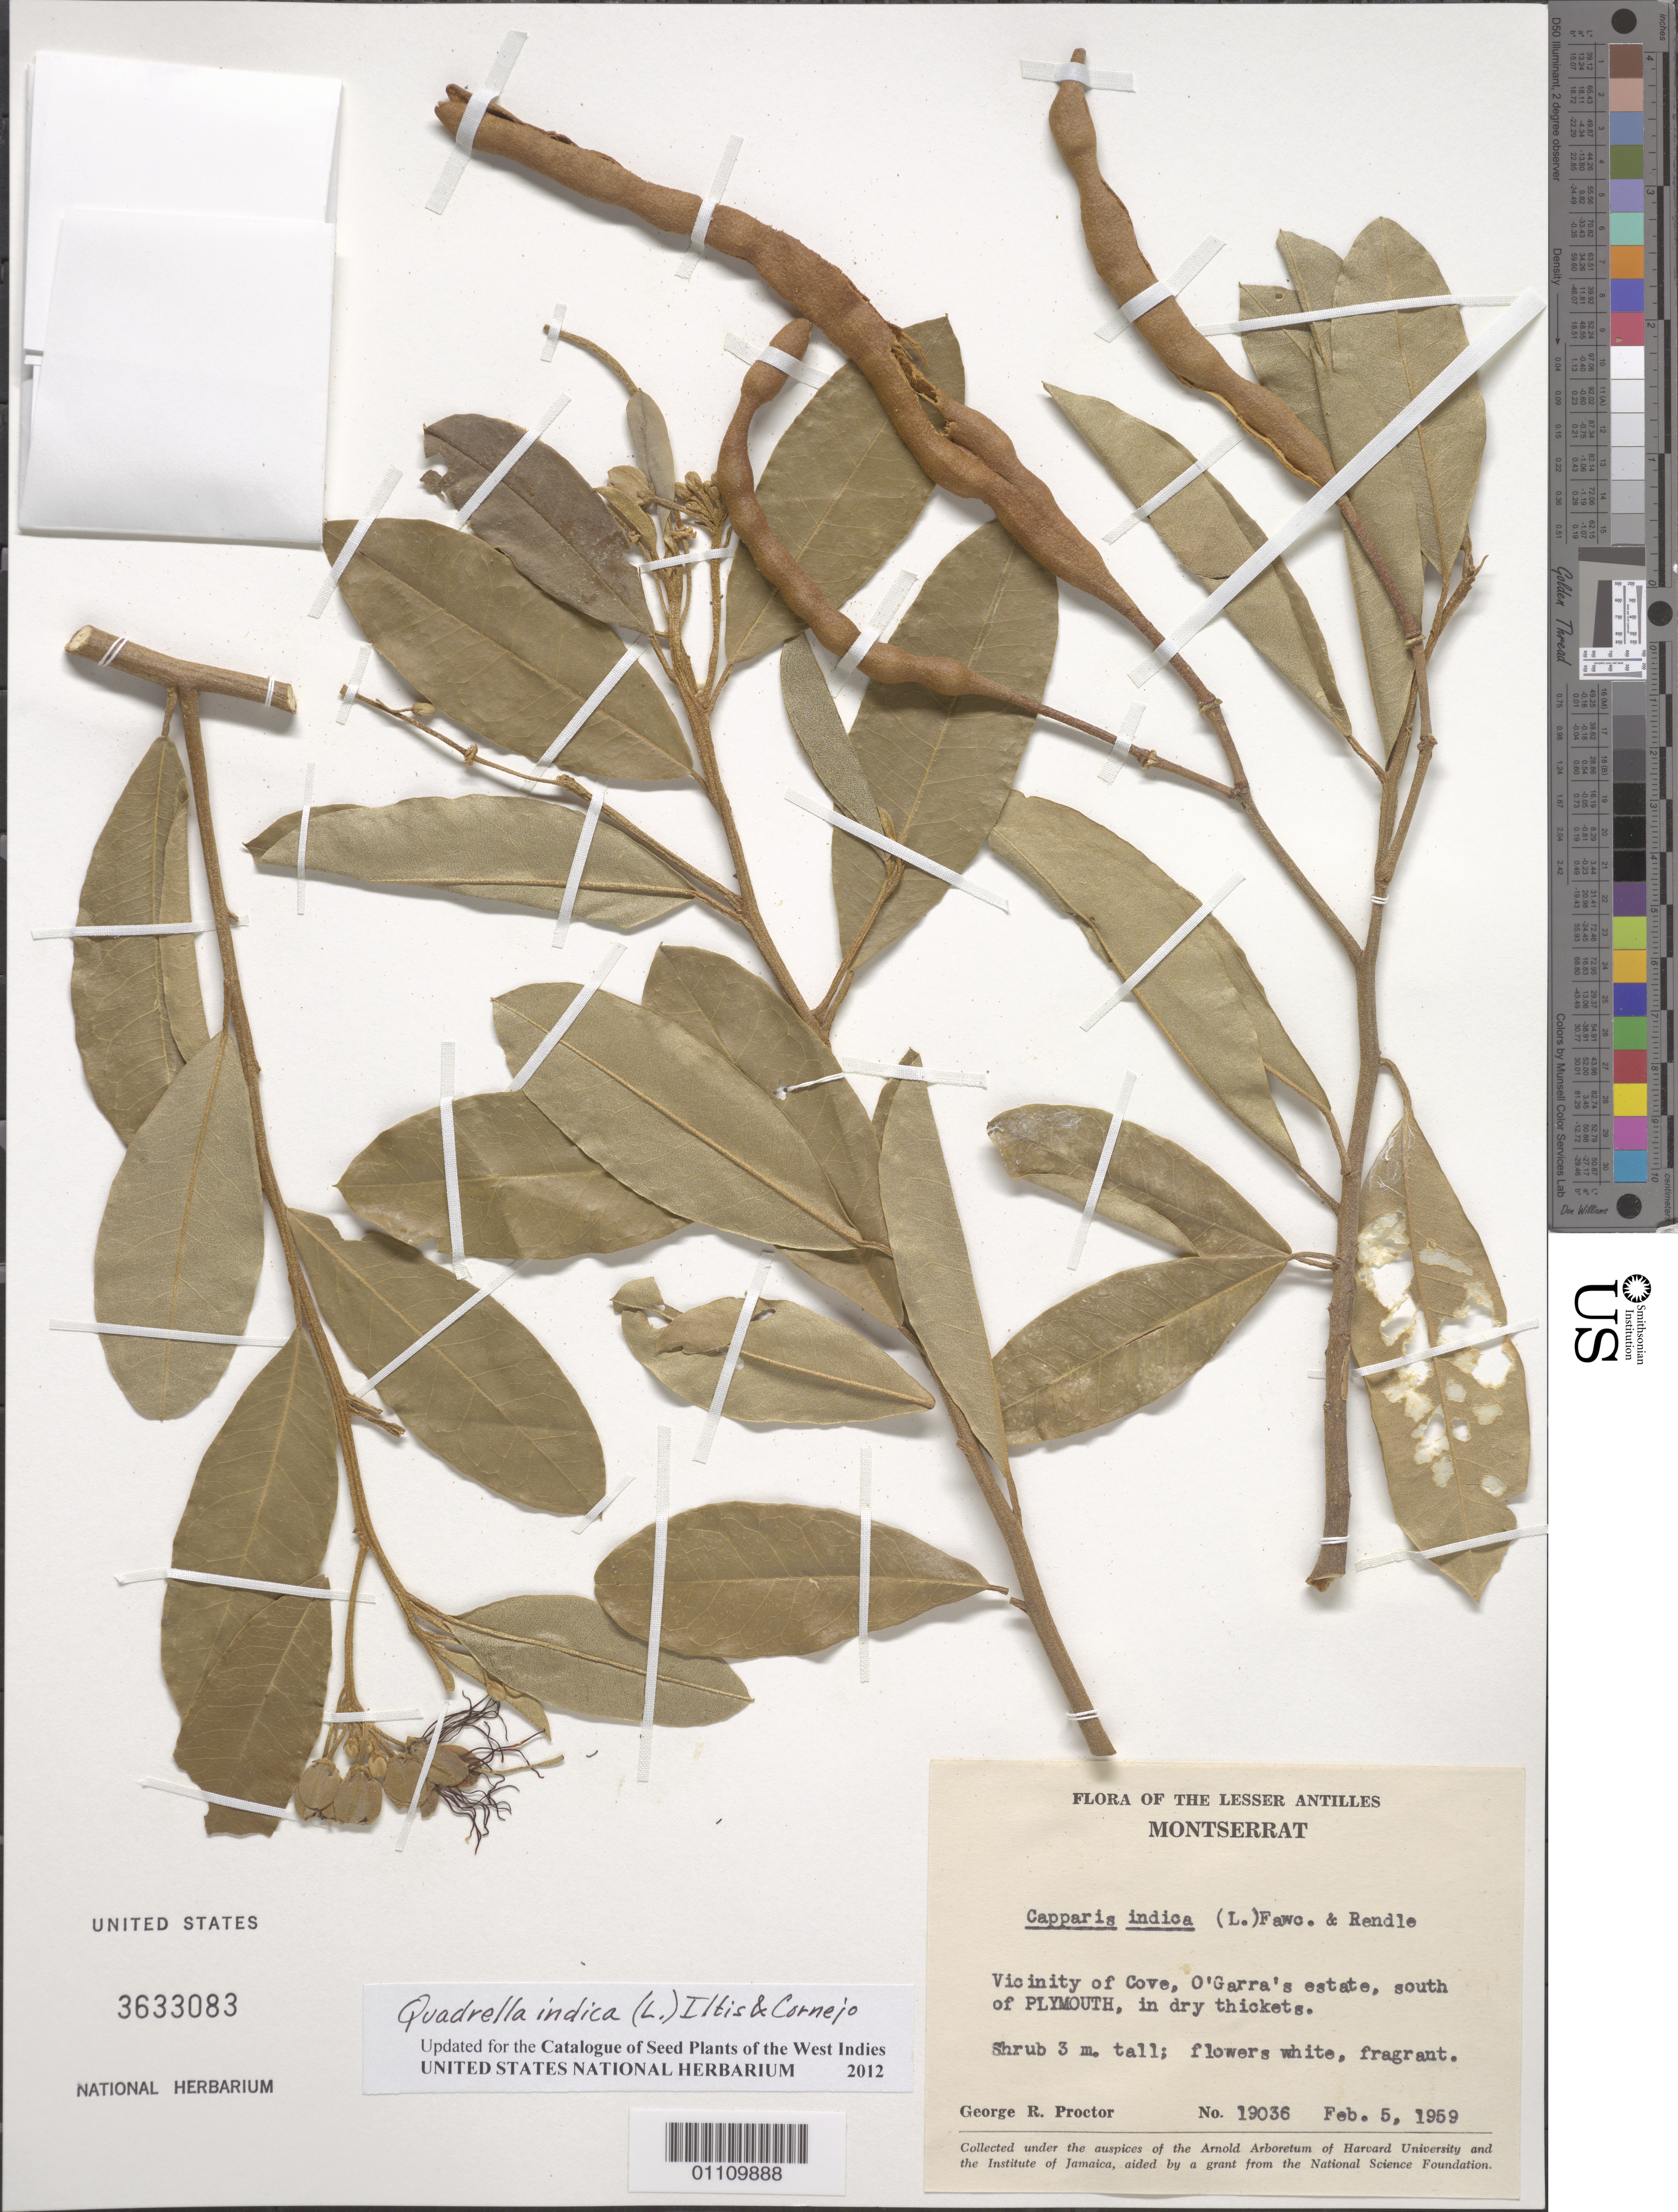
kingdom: Plantae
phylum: Tracheophyta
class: Magnoliopsida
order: Brassicales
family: Capparaceae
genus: Quadrella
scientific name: Quadrella indica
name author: (L.) Iltis & Cornejo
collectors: G. R. Proctor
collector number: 19036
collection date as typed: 05 Feb 1959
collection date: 1959-02-05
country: Montserrat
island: Montserrat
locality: Plymouth, S of; along track to Cove, O'Garr's estate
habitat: In dry thickets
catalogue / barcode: US 3633083